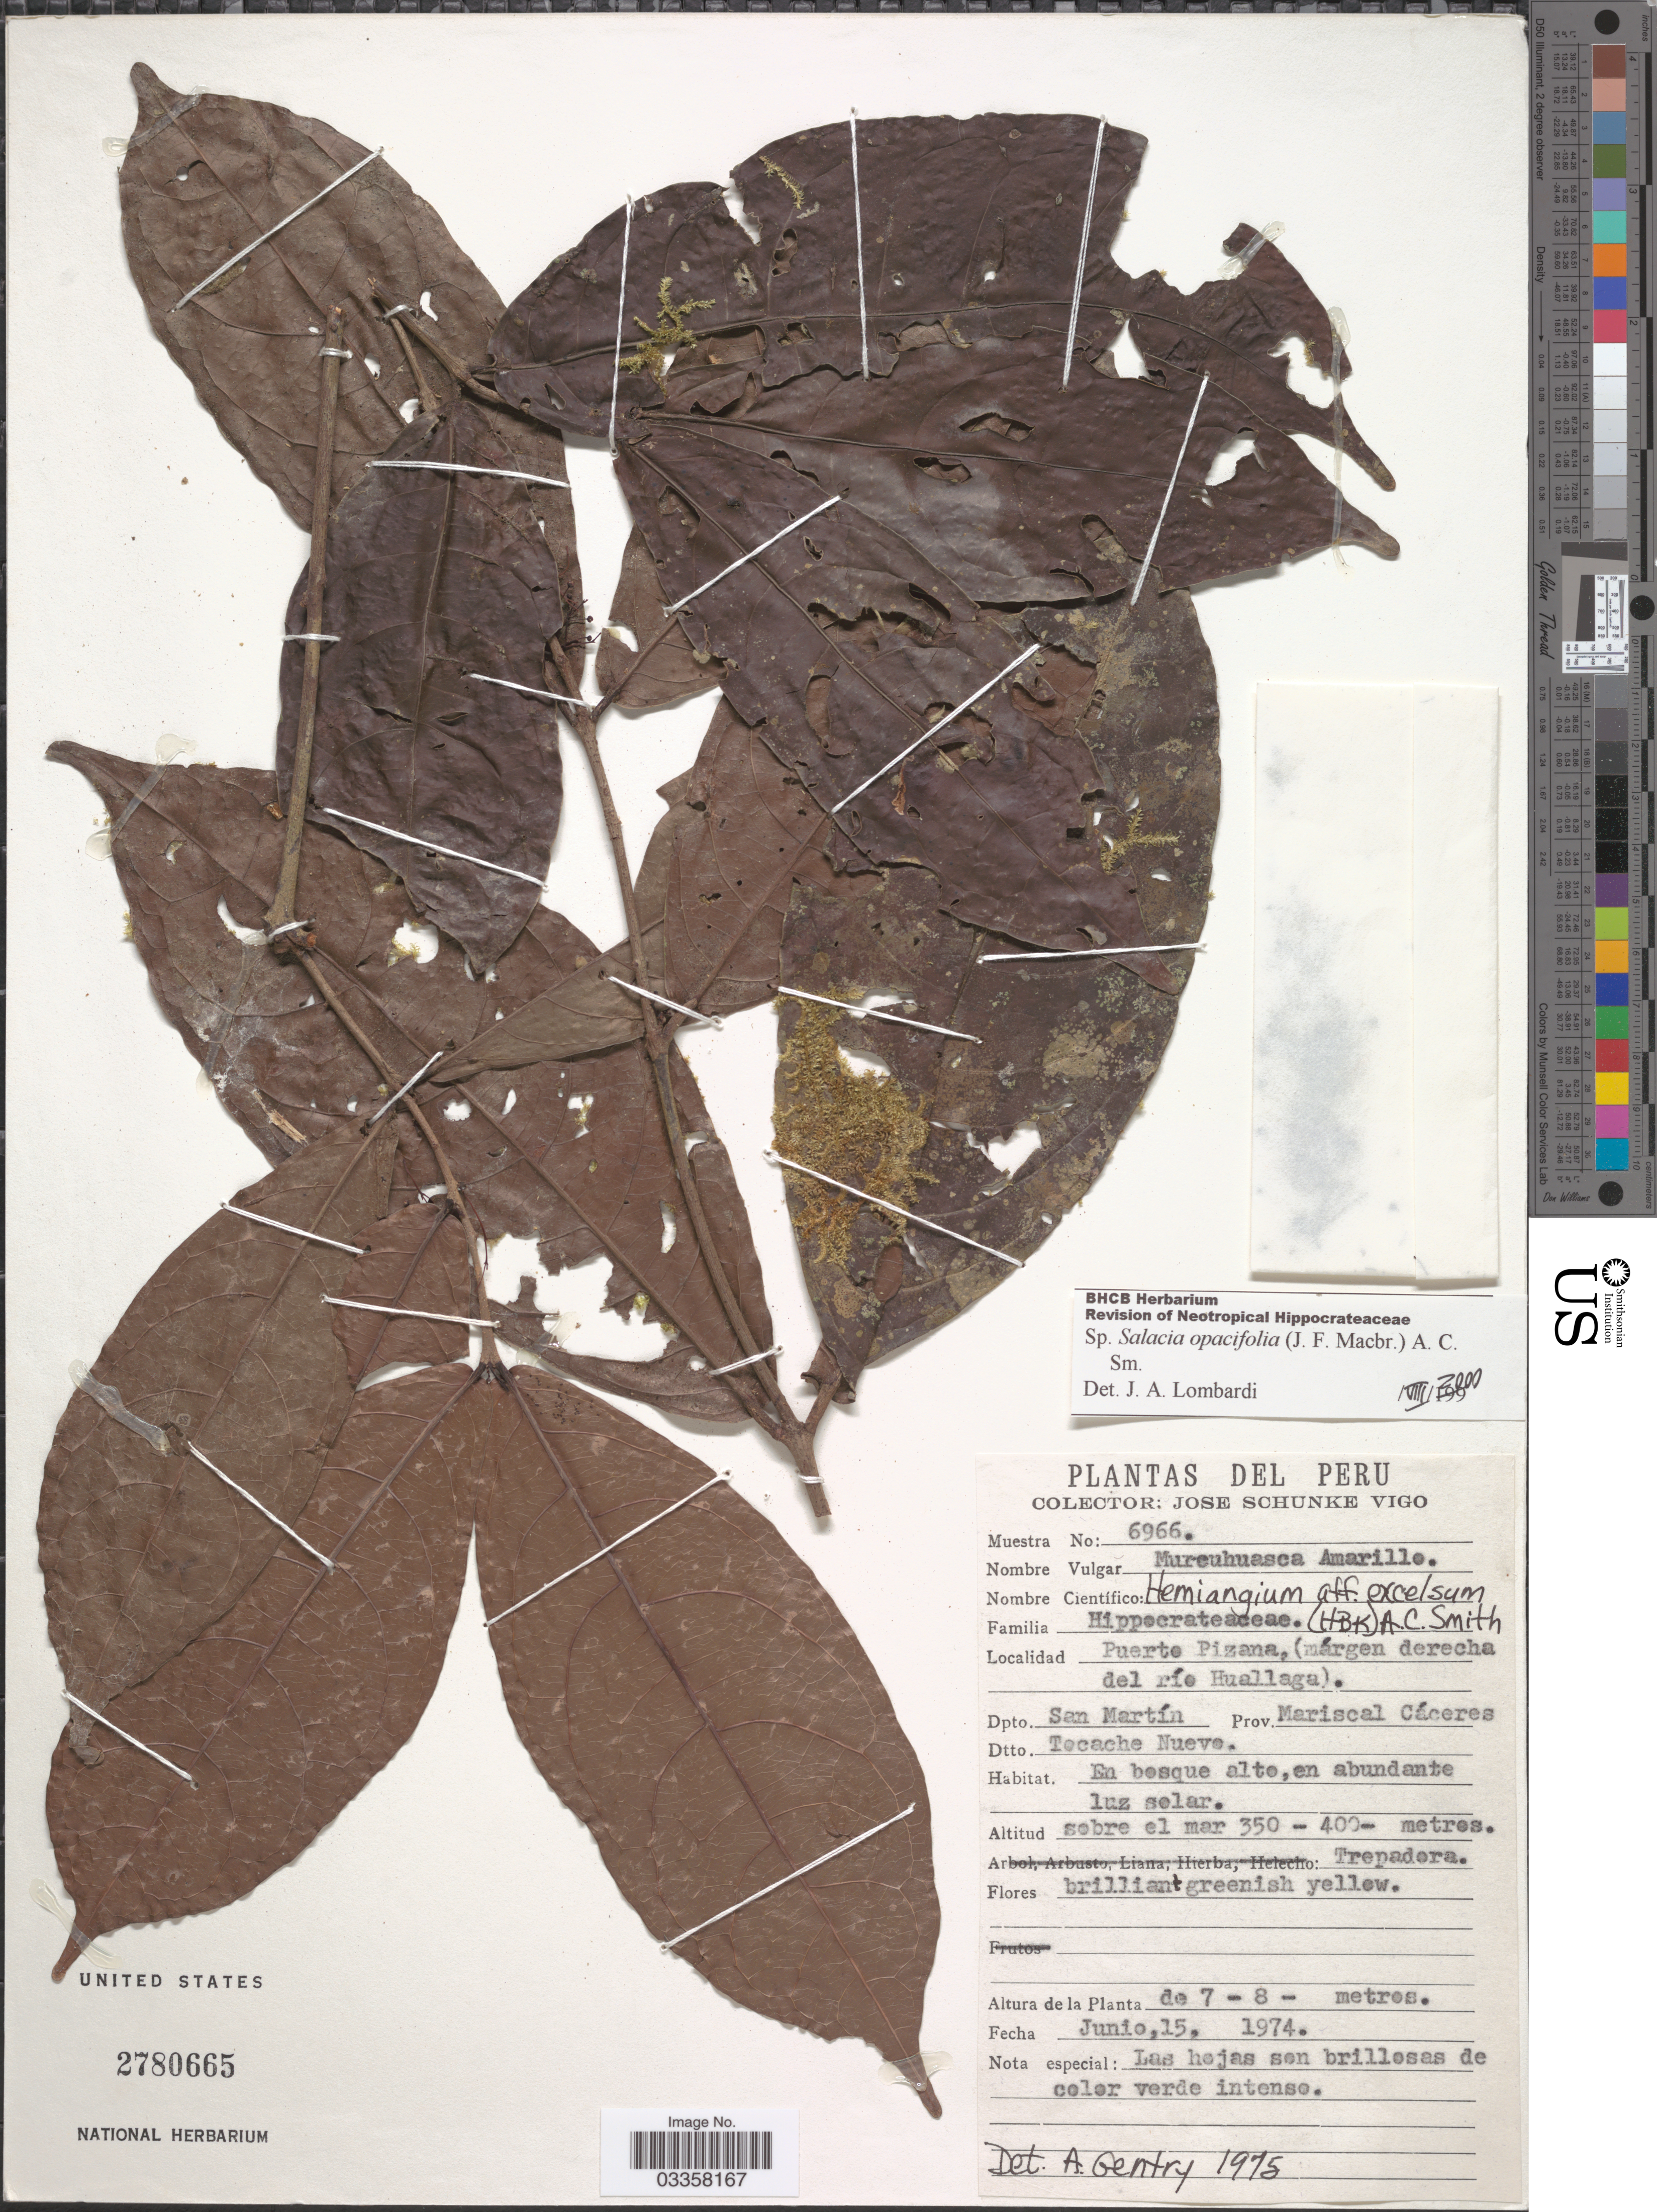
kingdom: Plantae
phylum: Tracheophyta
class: Magnoliopsida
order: Celastrales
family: Celastraceae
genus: Salacia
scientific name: Salacia opacifolia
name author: (J.F. Macbr.) A.C. Sm.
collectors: J. Schunke Vigo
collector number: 6966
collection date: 1974-06-15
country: Peru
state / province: San Martín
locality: Puerte Pizana, (márgen derecha del río Huallaga), Dpto. San Martín, Prov. Mariscal Cáceres, Dtto. Tocache Nueve.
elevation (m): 350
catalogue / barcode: US 2780665